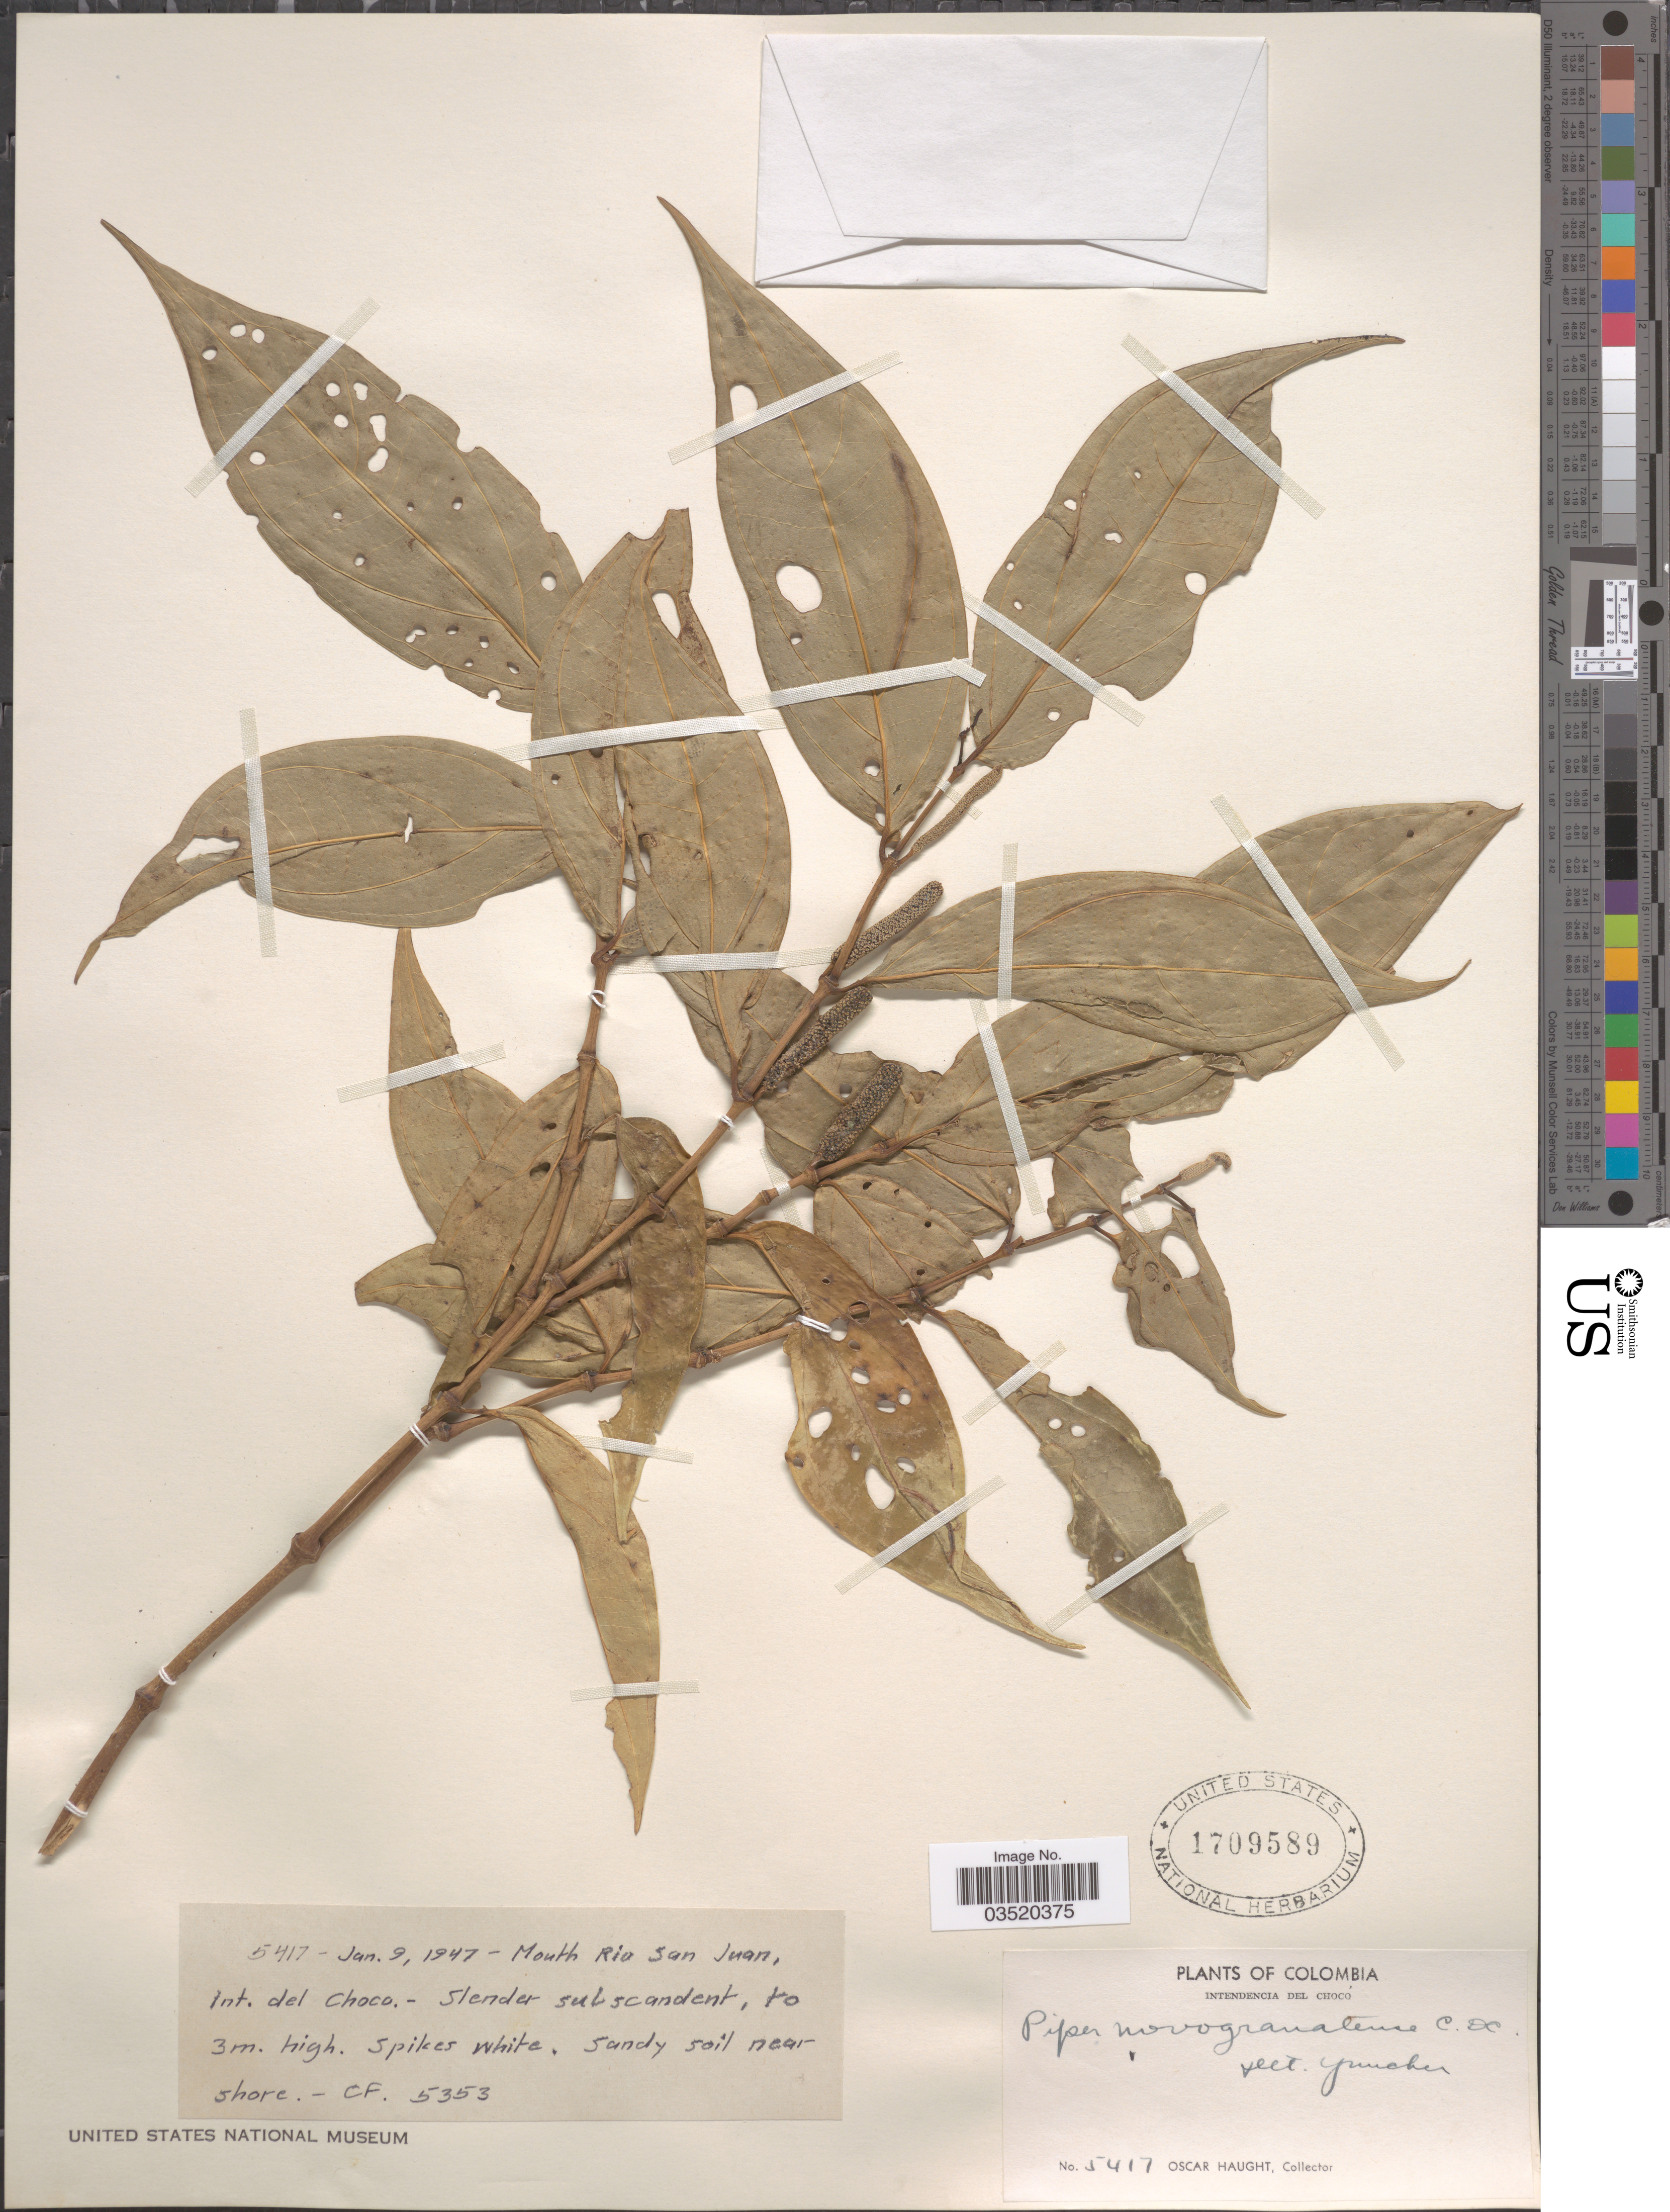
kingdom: Plantae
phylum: Tracheophyta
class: Magnoliopsida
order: Piperales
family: Piperaceae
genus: Piper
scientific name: Piper novo-granatense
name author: C. DC.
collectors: O. Haught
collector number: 5417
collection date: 1947-01-09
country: Colombia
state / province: Chocó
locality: Mouth Rio San Juan, Intendencia del Chocó.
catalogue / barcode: US 1709589